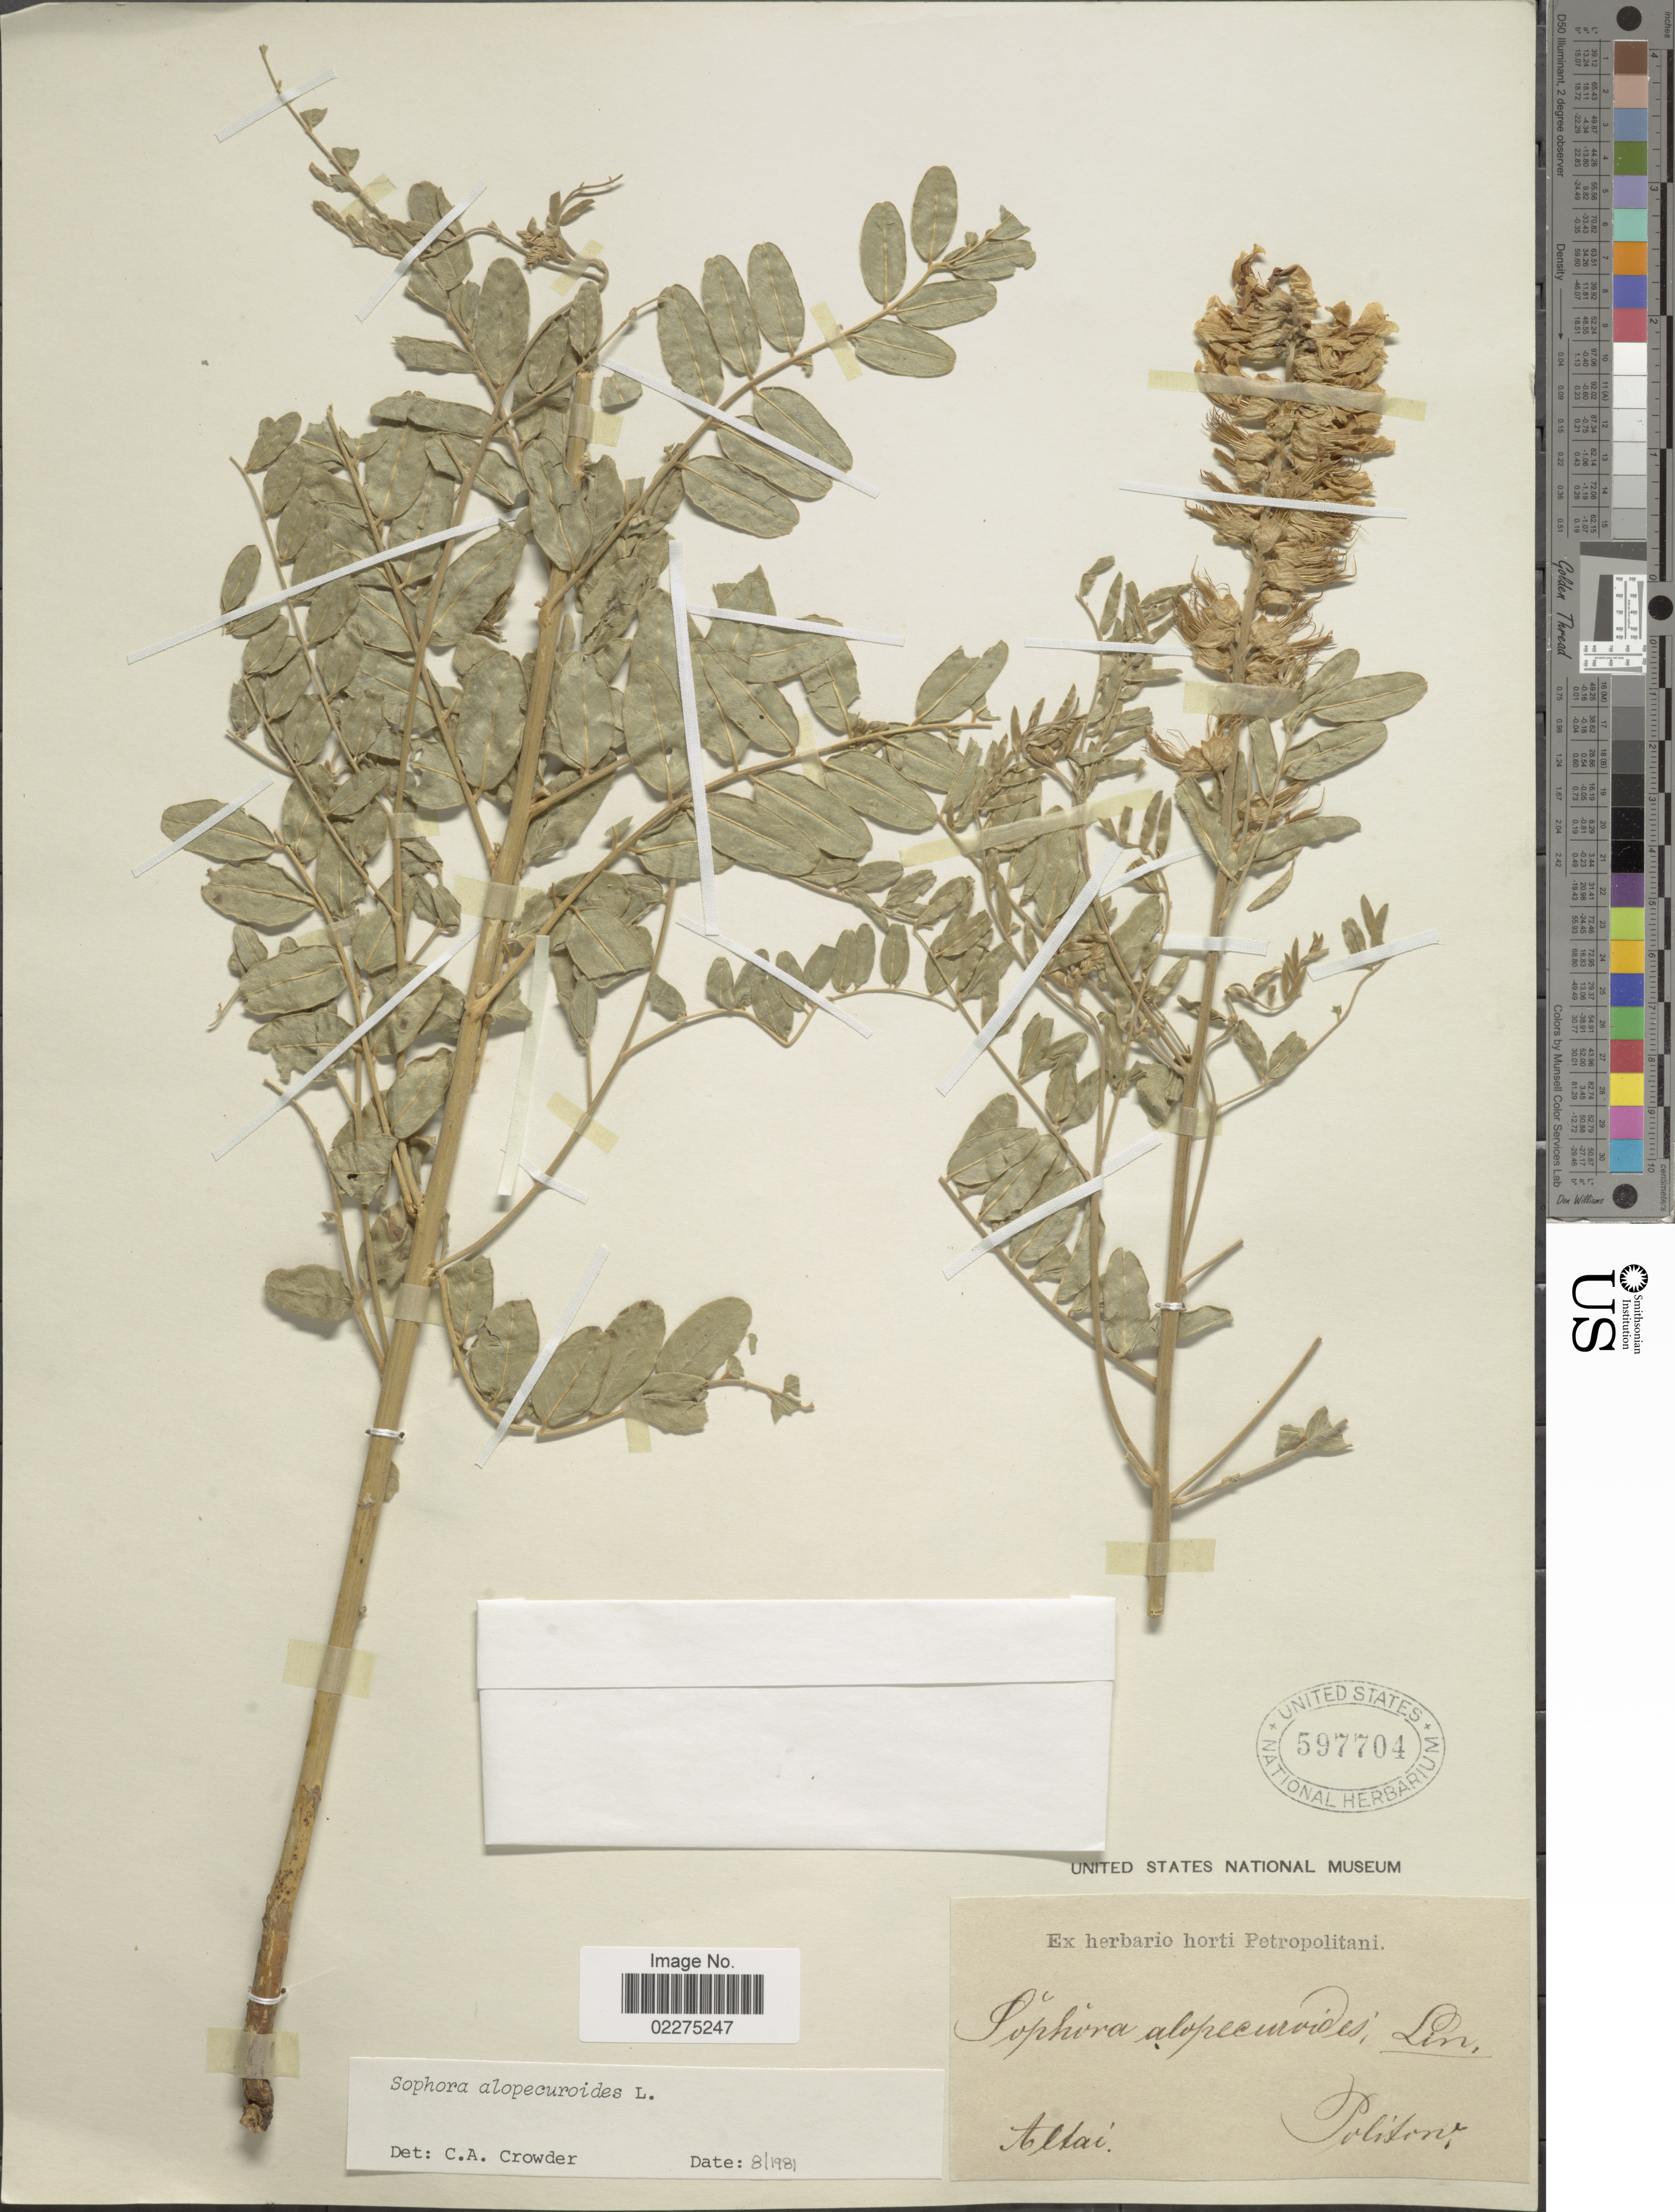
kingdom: Plantae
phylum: Tracheophyta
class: Magnoliopsida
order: Fabales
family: Fabaceae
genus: Sophora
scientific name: Sophora alopecuroides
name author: L.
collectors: -. Politow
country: Russian Federation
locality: Altai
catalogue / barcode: US 597704